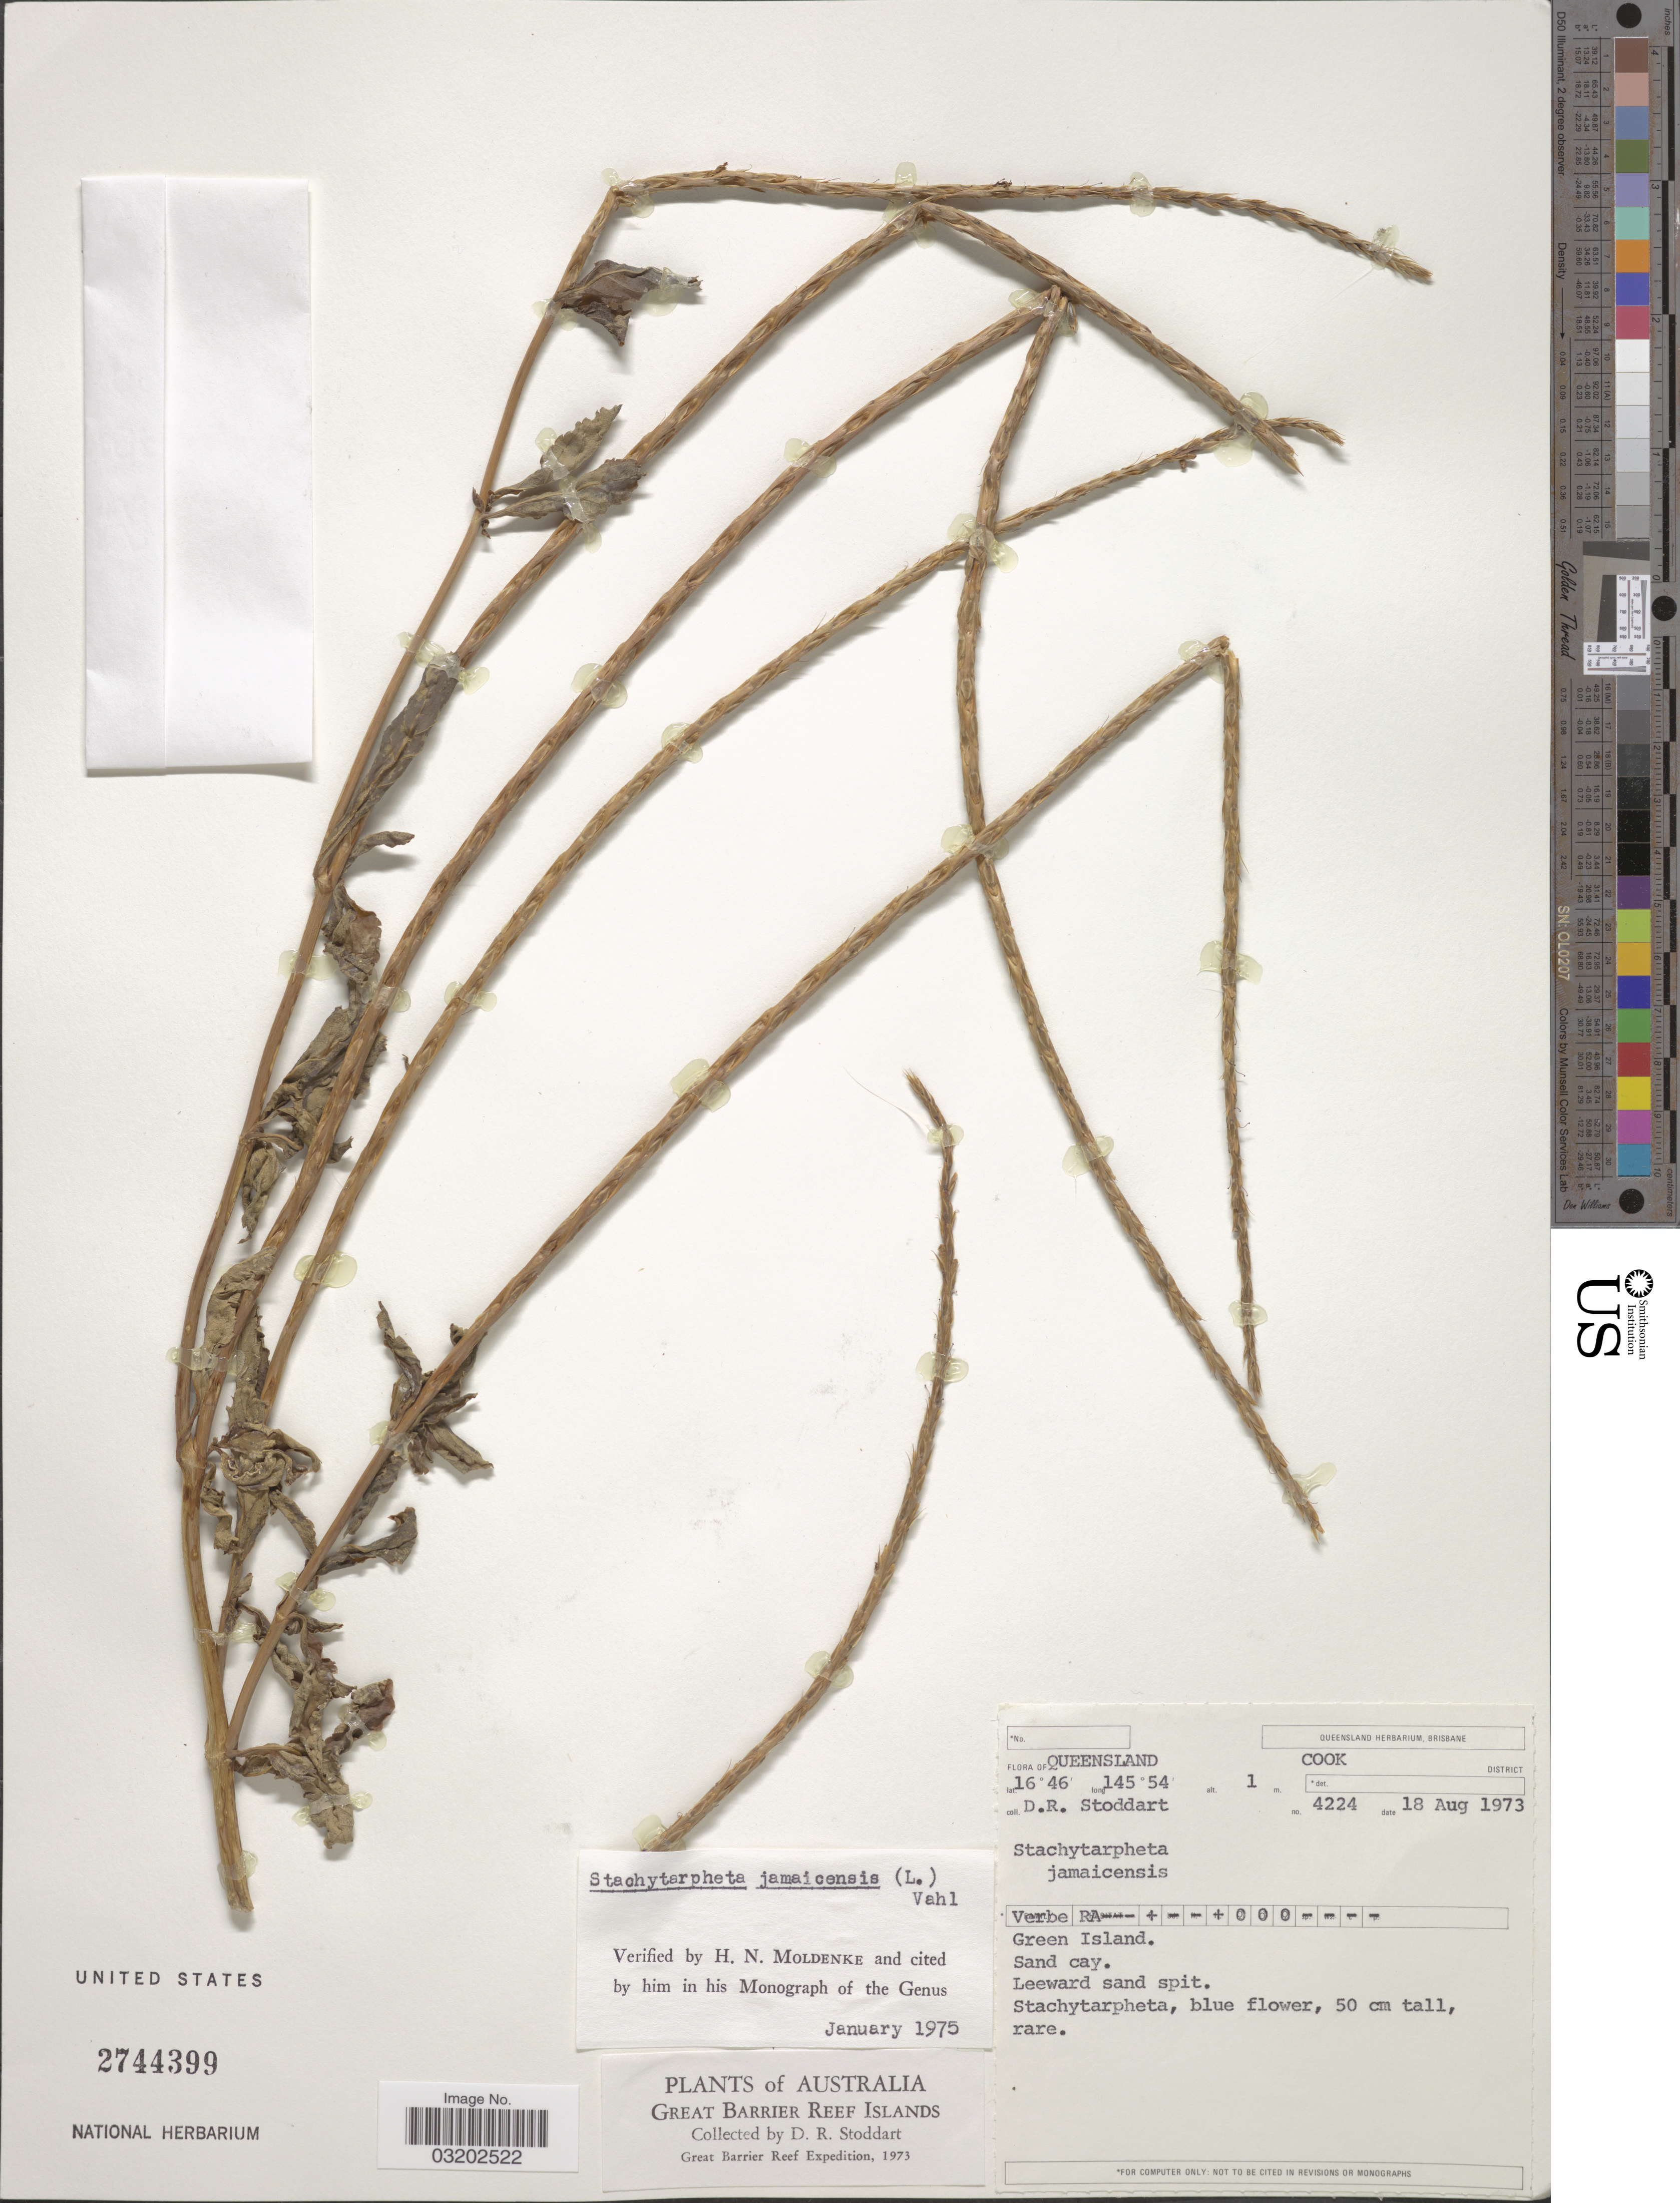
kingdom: Plantae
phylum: Tracheophyta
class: Magnoliopsida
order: Lamiales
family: Verbenaceae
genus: Stachytarpheta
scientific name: Stachytarpheta jamaicensis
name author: (L.) Vahl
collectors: D. R. Stoddart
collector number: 4224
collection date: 1973-08-18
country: Australia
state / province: Queensland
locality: Cook District, Green Island.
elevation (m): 1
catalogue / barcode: US 2744399